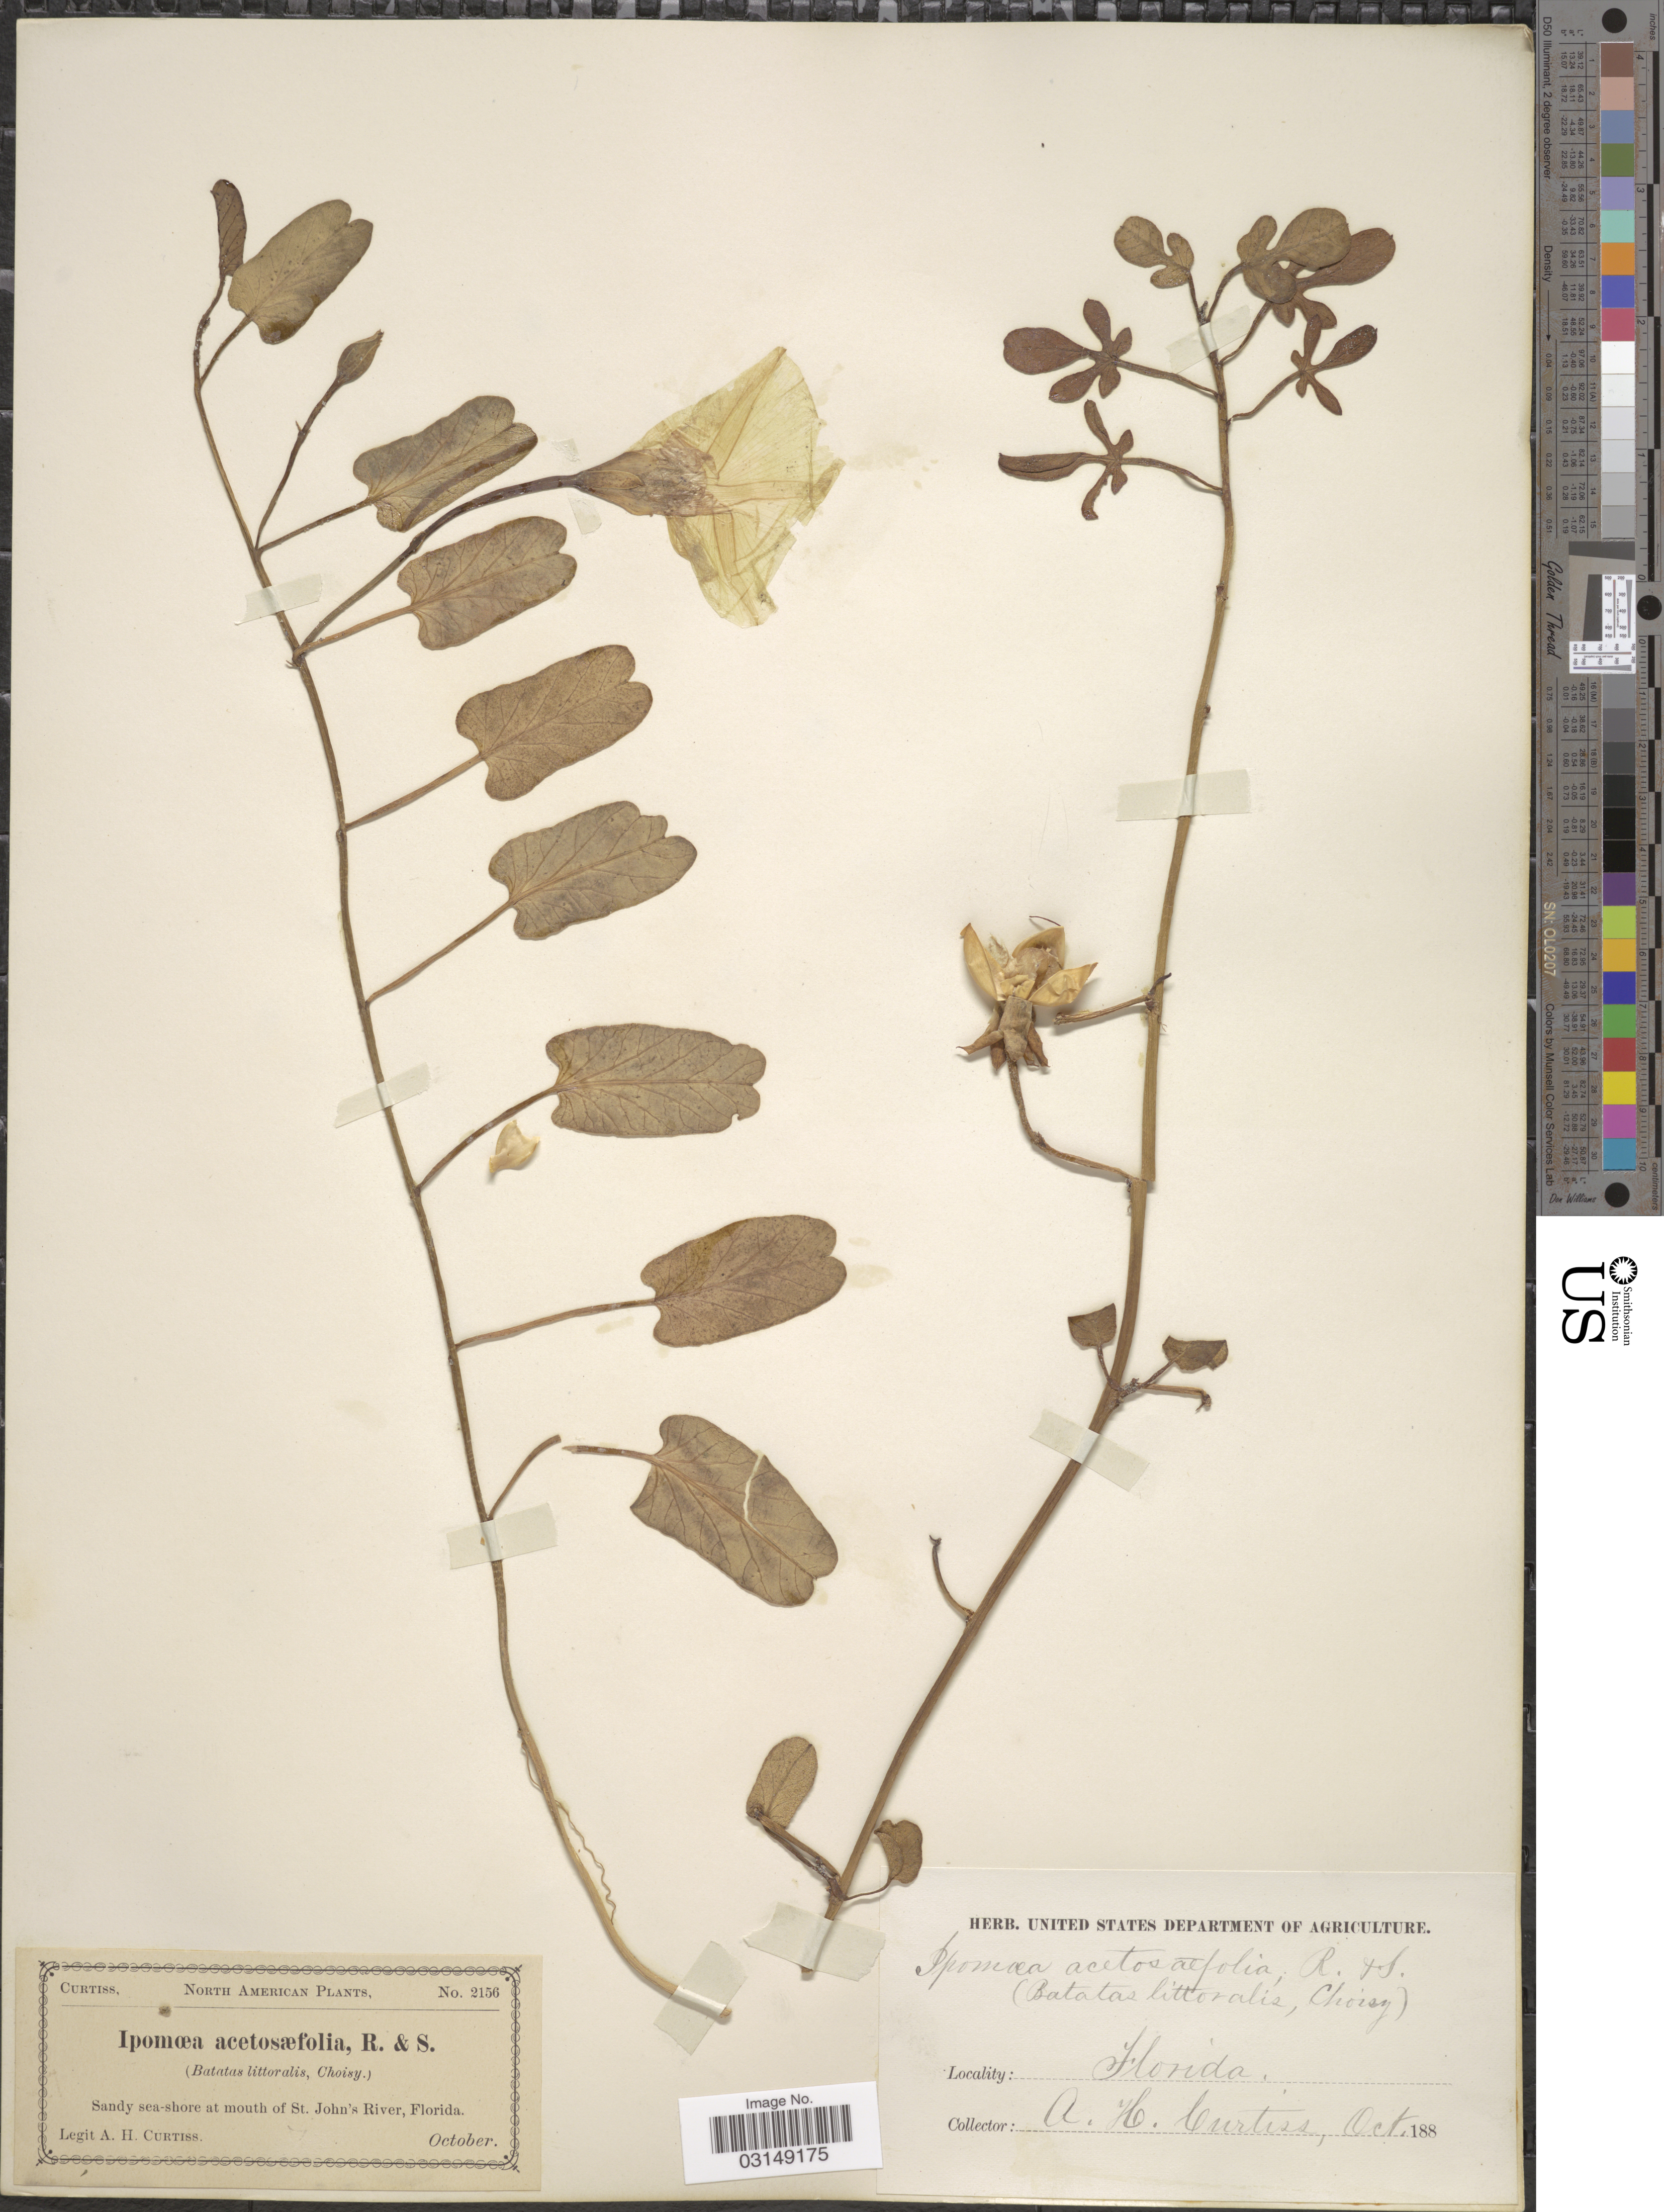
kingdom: Plantae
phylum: Tracheophyta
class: Magnoliopsida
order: Solanales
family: Convolvulaceae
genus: Ipomoea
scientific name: Ipomoea stolonifera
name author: (Cirillo) J.F. Gmel.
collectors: A. H. Curtiss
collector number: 2156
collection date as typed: October 188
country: United States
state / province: Florida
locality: Sandy sea-shore at mouth of St. John's River.